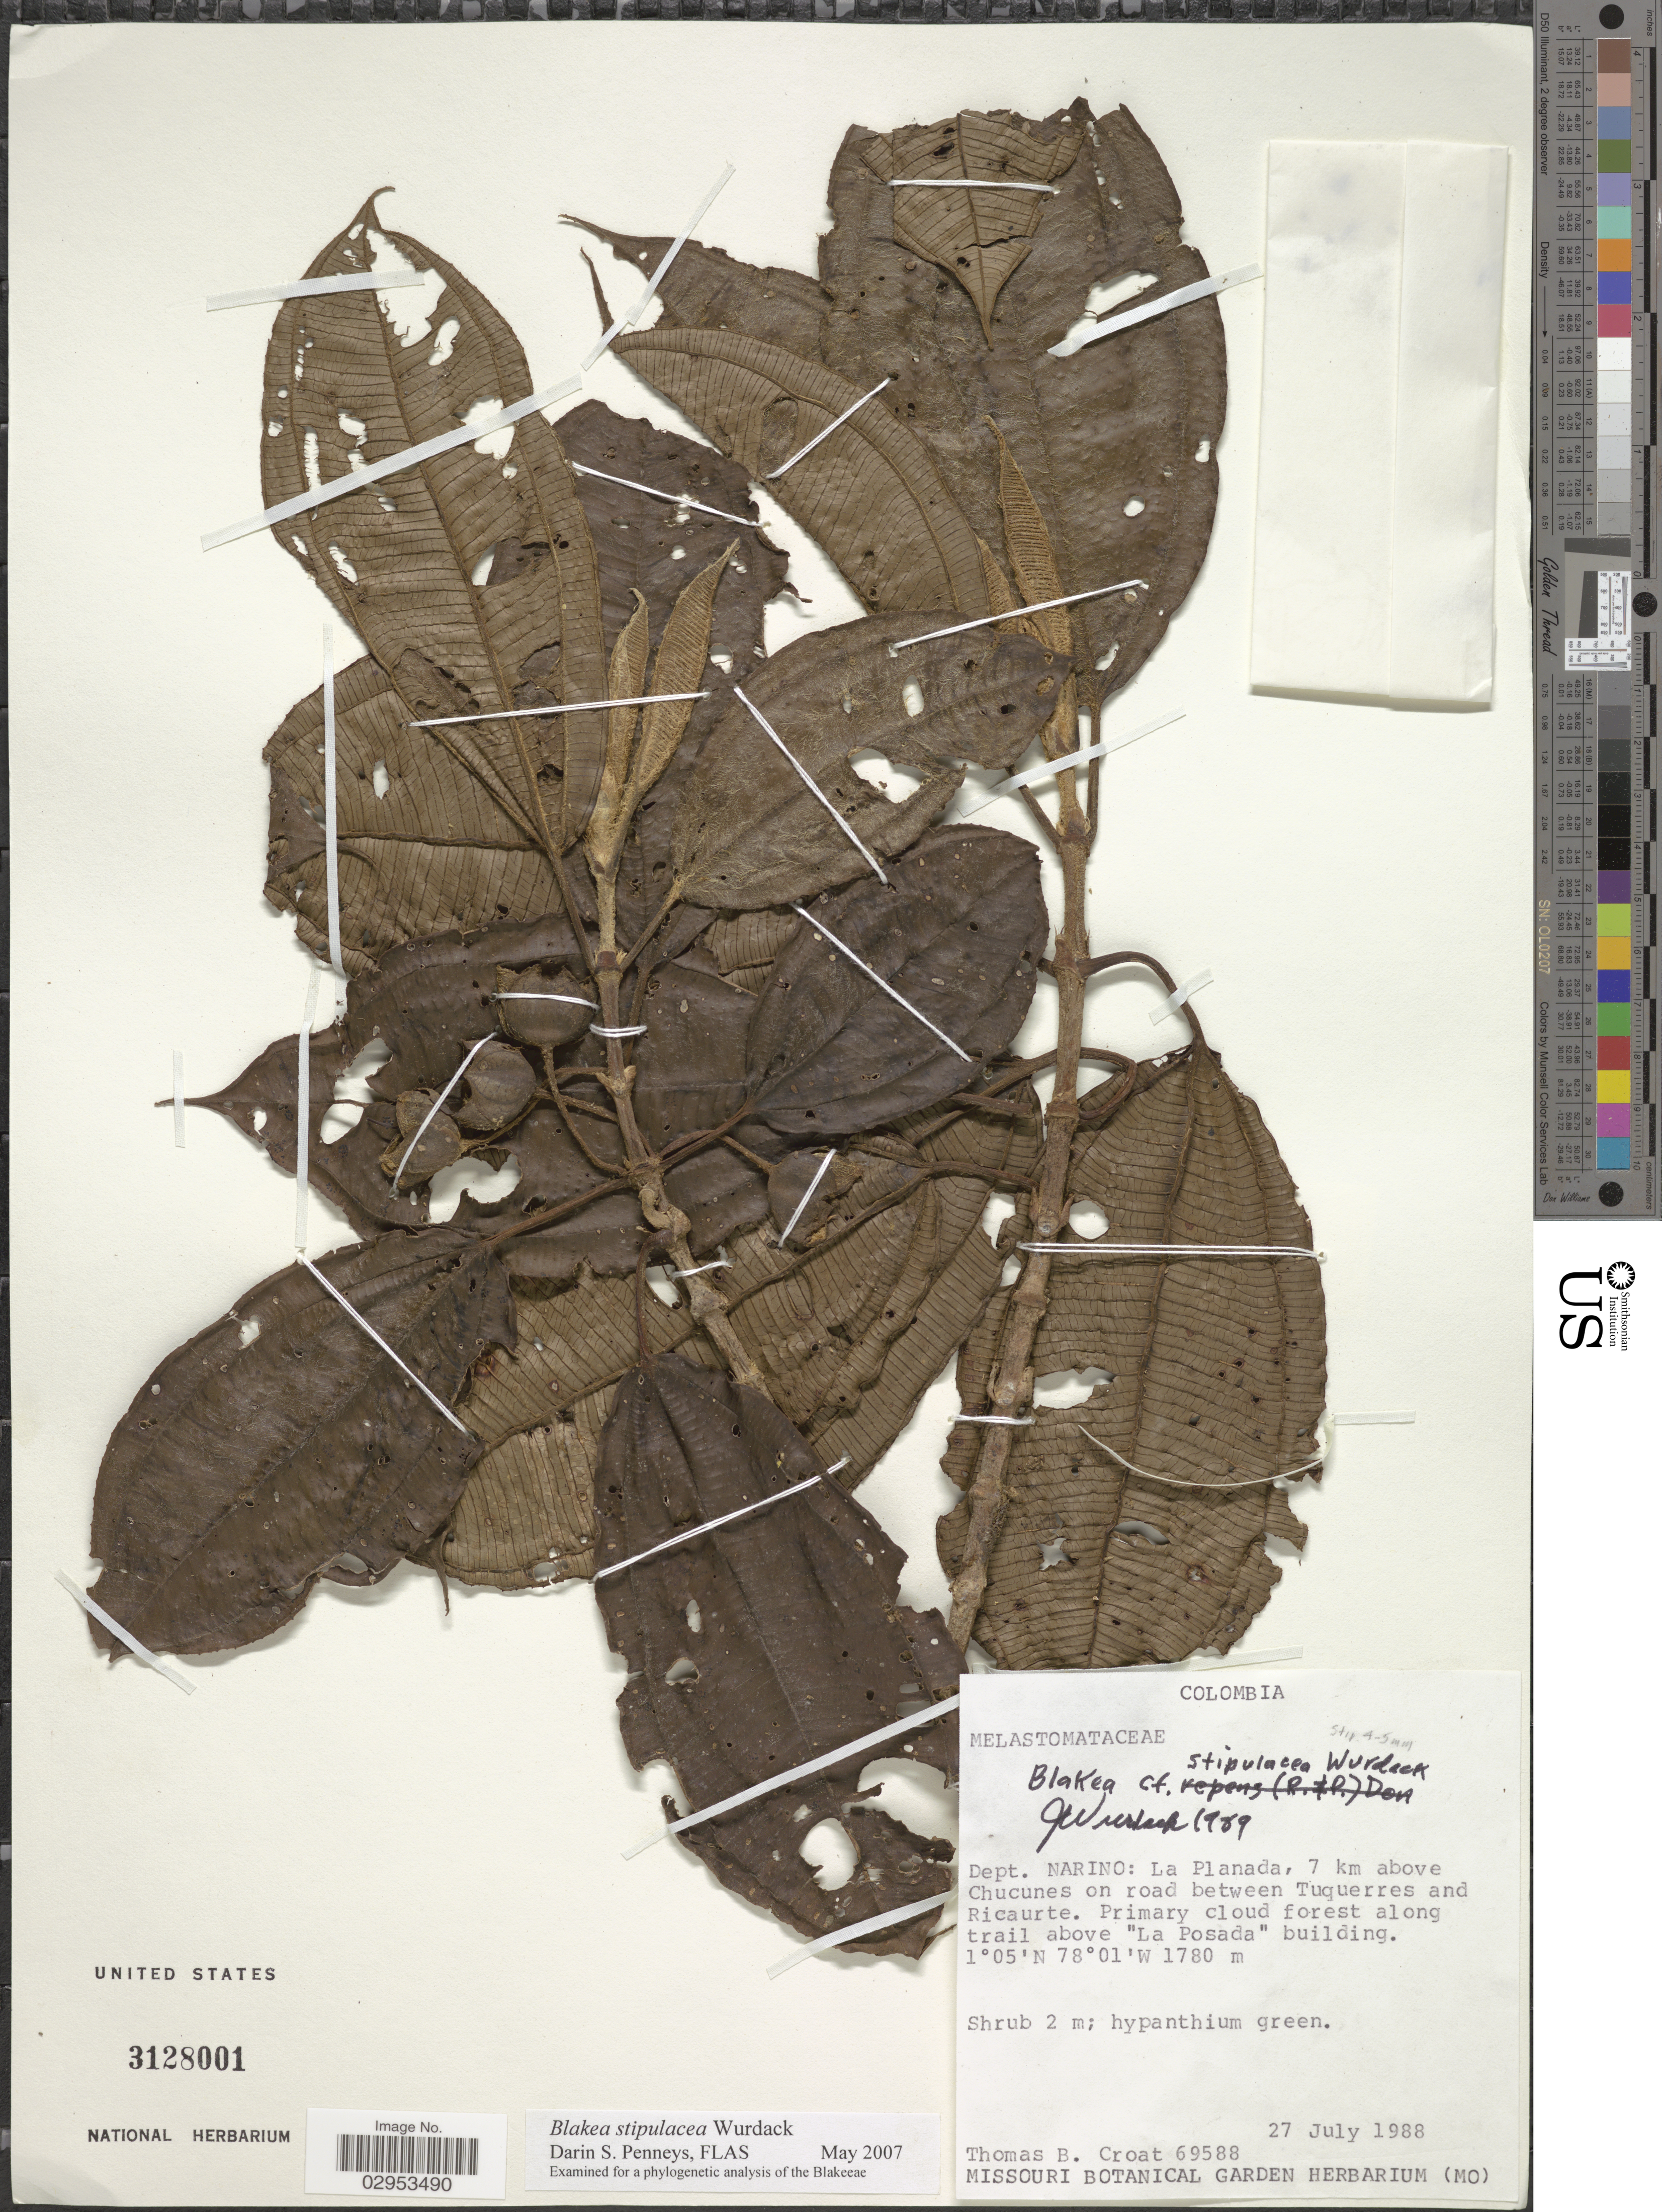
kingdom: Plantae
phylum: Tracheophyta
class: Magnoliopsida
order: Myrtales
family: Melastomataceae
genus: Blakea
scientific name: Blakea stipulacea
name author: Wurdack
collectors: T. B. Croat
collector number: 69588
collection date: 1988-03-27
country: Colombia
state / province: Nariño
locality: La Planada, 7 km above Chucunes on road between Tuquerres and Ricaurte. Along trail above "La Posada" building.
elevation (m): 1780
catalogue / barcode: US 3128001